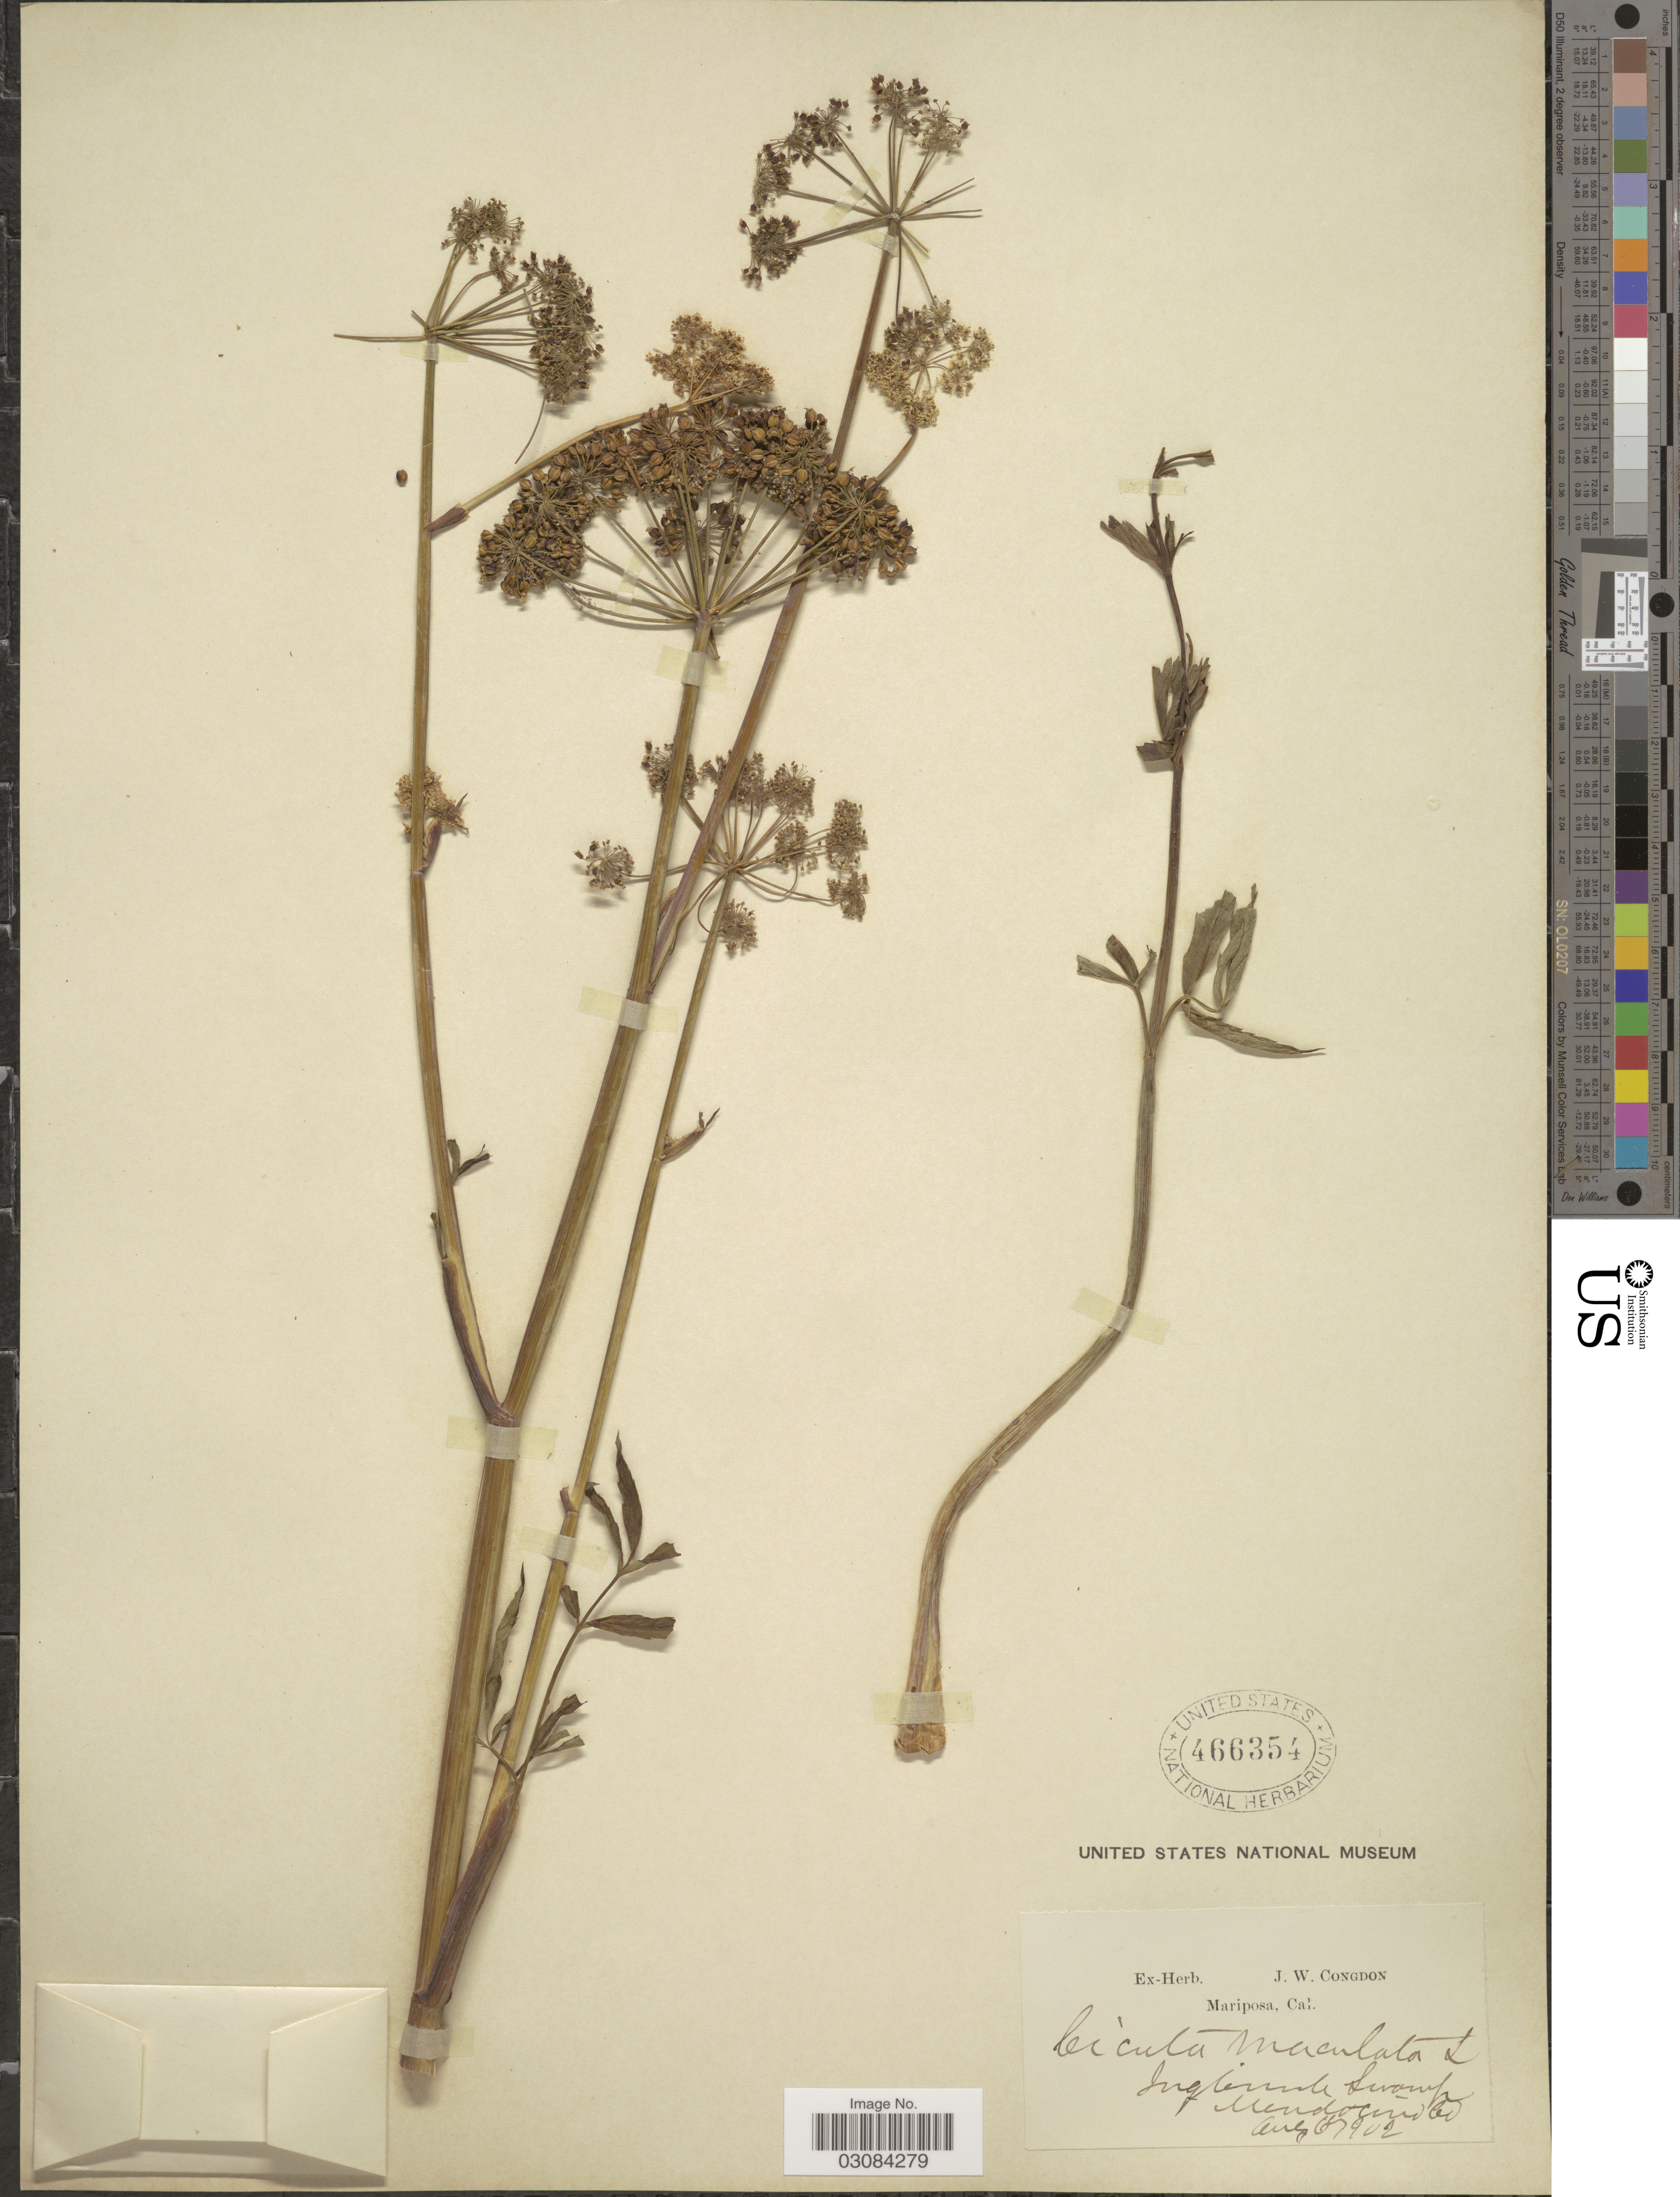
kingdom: Plantae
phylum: Tracheophyta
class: Magnoliopsida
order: Apiales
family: Apiaceae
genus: Cicuta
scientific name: Cicuta douglasii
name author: (DC.) J.M. Coult. & Rose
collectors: ex herb. J. W. Congdon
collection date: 1902-08-06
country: United States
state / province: California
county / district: Mendocino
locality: Mendocino Co.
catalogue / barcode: US 466354